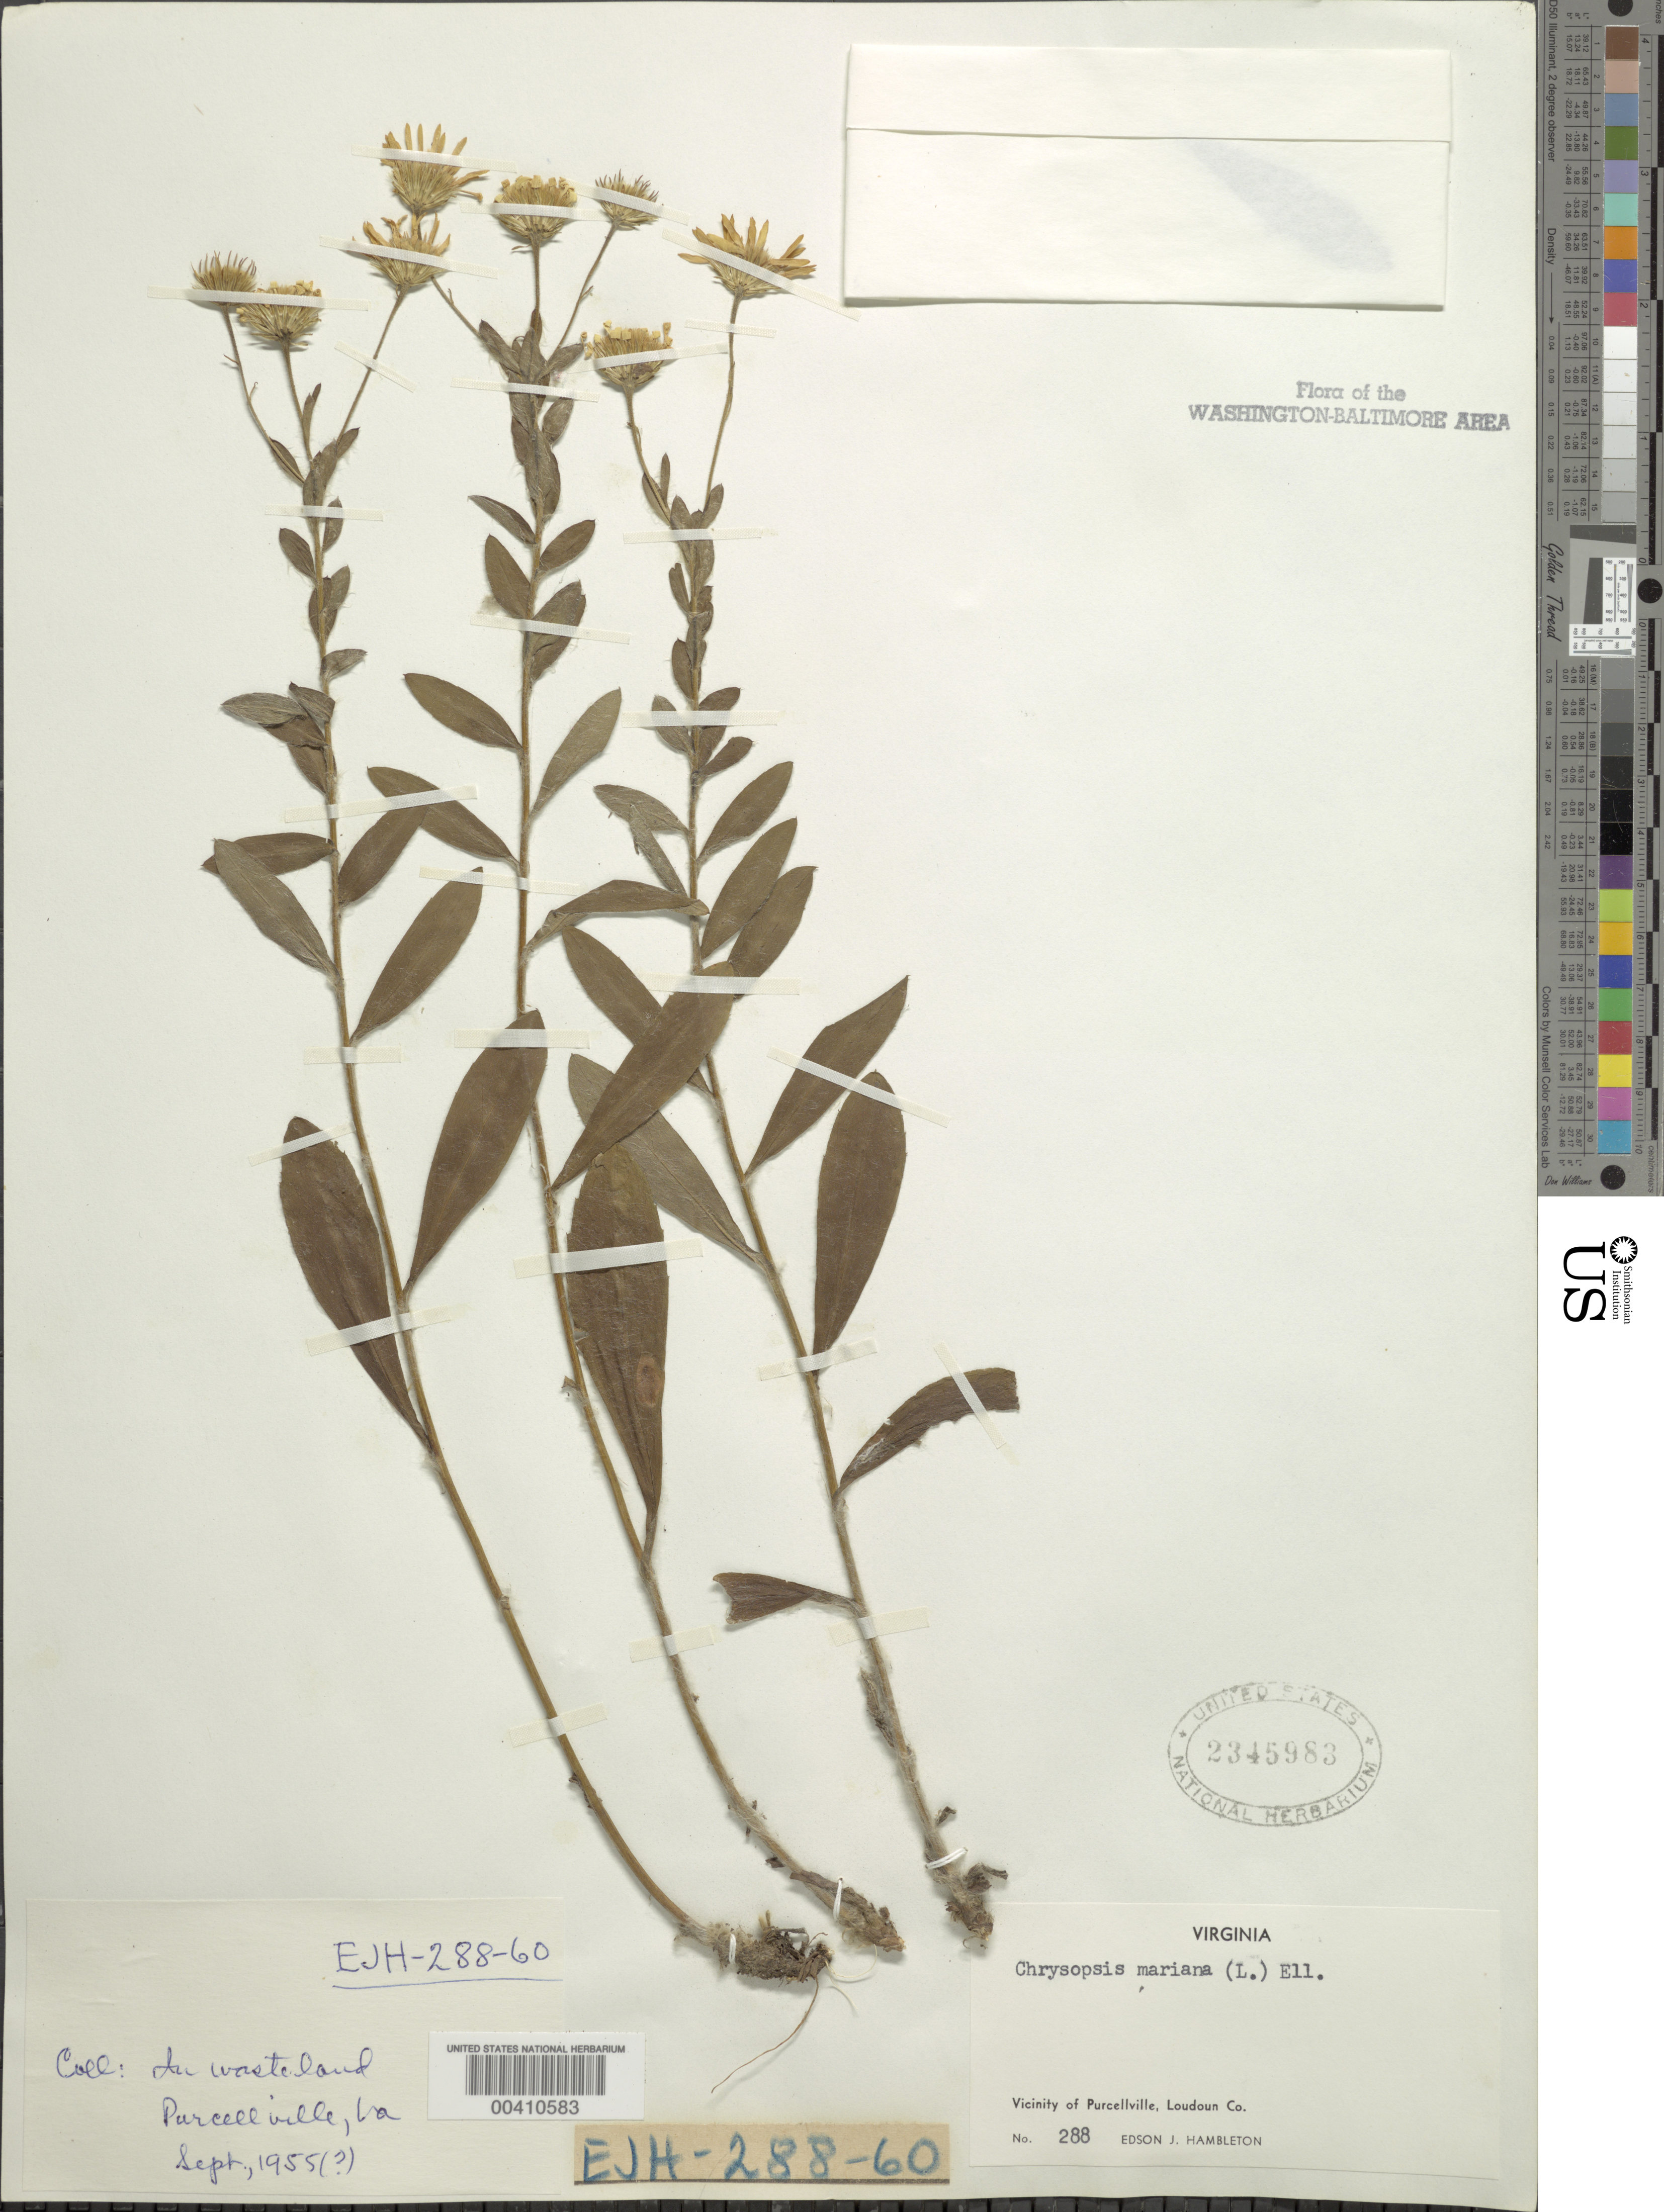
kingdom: Plantae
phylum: Tracheophyta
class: Magnoliopsida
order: Asterales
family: Asteraceae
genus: Chrysopsis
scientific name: Chrysopsis mariana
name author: (L.) Elliott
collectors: E. Hambleton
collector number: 288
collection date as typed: Sep 1955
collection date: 1955-09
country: United States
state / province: Virginia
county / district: Loudoun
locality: Purcellville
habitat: In wasteland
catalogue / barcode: US 2345983